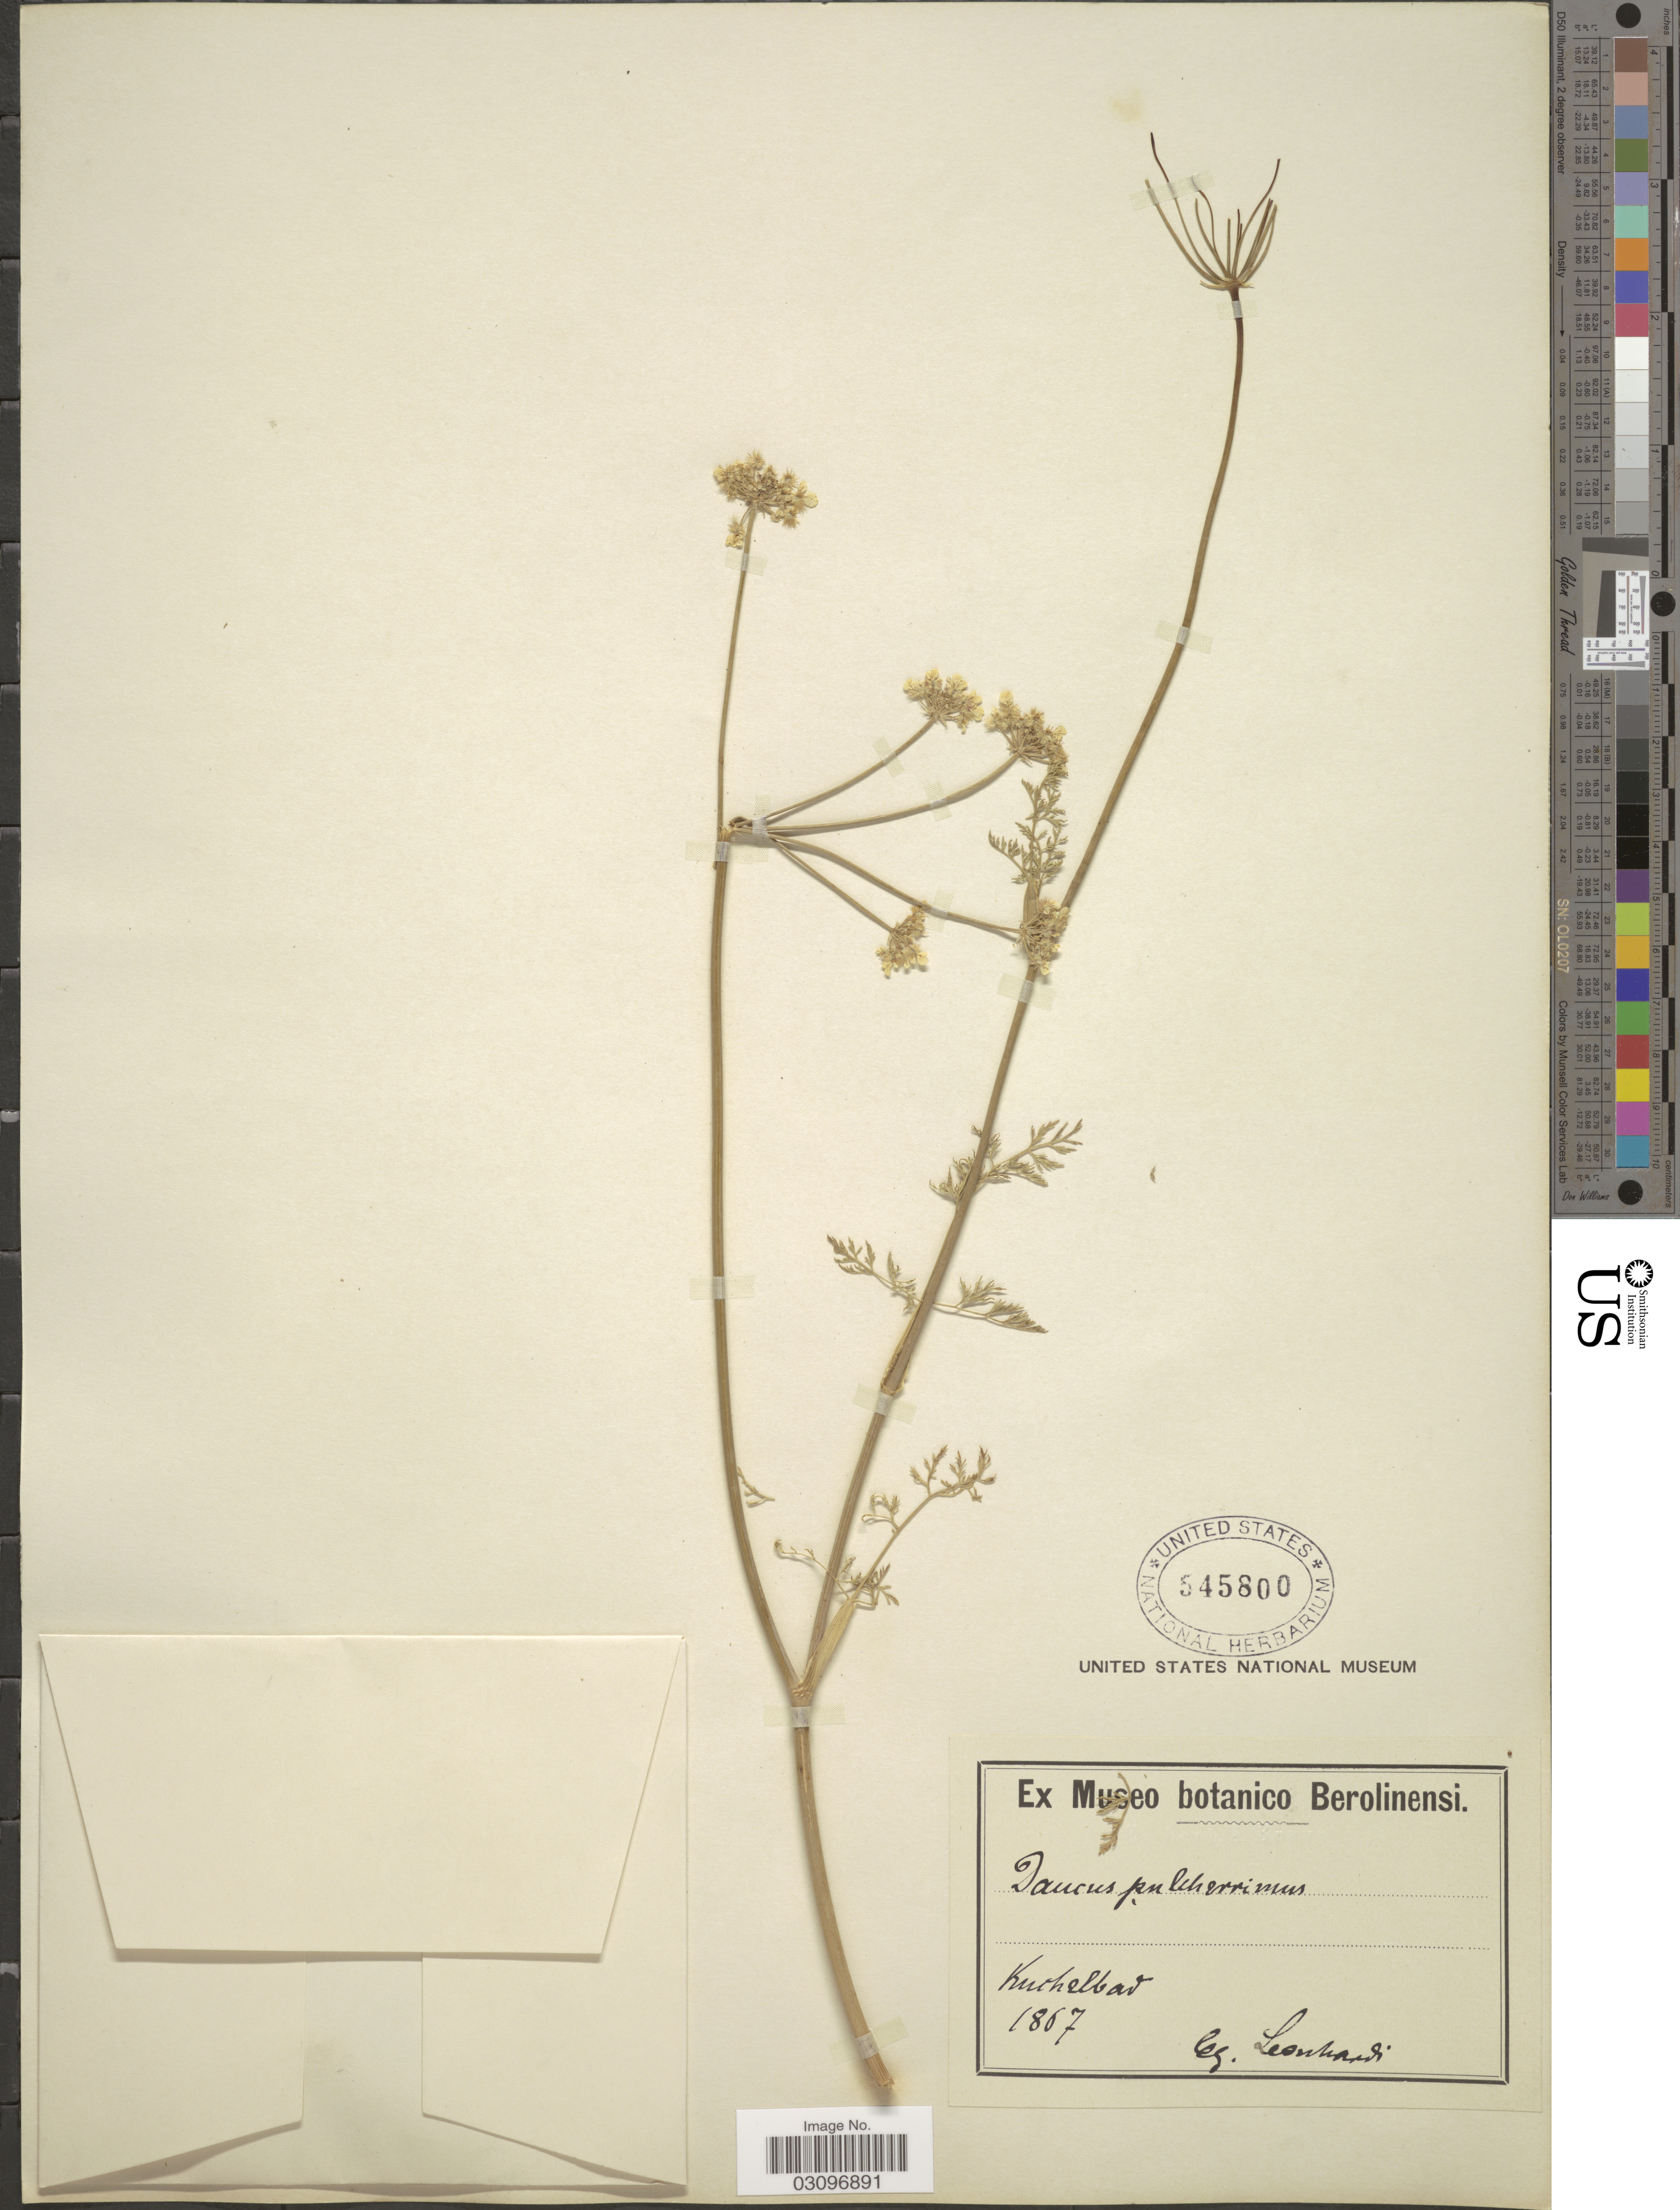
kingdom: Plantae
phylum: Tracheophyta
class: Magnoliopsida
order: Apiales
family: Apiaceae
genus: Daucus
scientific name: Daucus pulcherrimus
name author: (Willd.) Koch ex DC.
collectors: Leonhardi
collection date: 1867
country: Germany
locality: Kuchelbad.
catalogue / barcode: US 545800